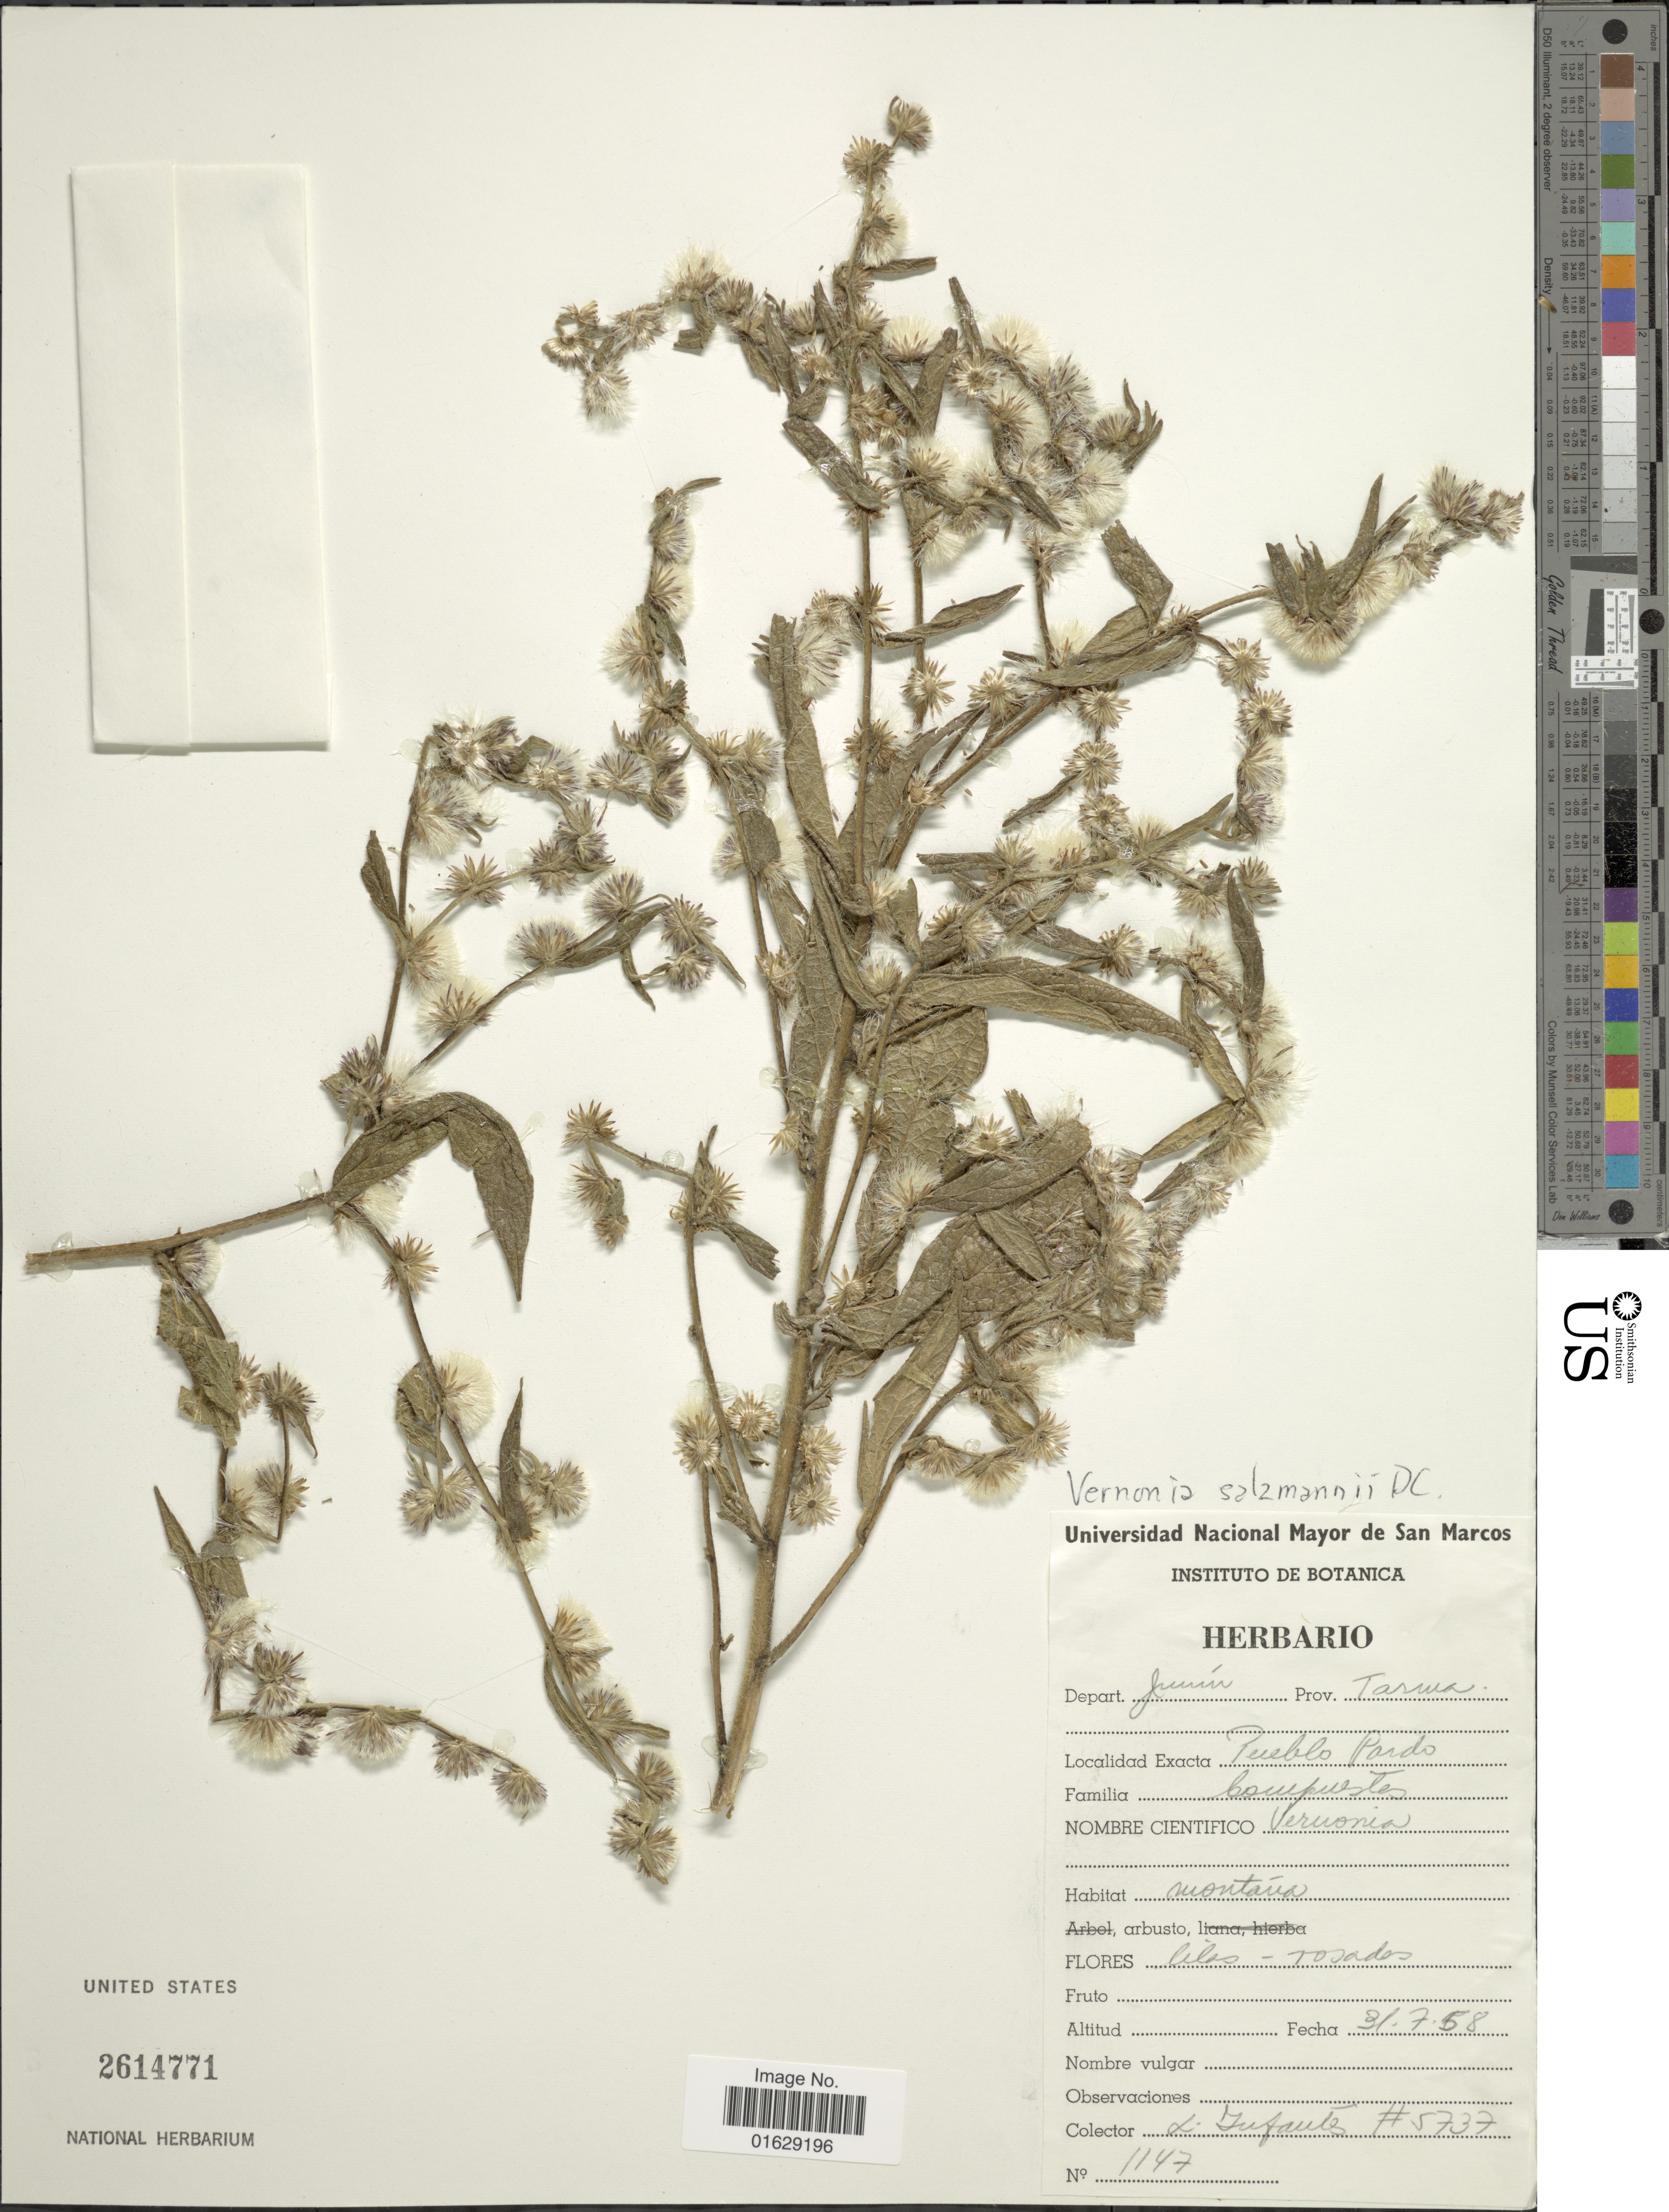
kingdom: Plantae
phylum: Tracheophyta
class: Magnoliopsida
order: Asterales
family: Asteraceae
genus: Lepidaploa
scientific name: Lepidaploa salzmannii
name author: (DC.) H. Rob.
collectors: J. Tufauts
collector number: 5737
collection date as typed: Transcribed d/m/y: 31/7/58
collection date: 1958-07-31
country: Peru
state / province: Junín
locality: Depart. Junin, Prov. Tarwa, Pueblo Pardo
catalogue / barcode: US 2614771